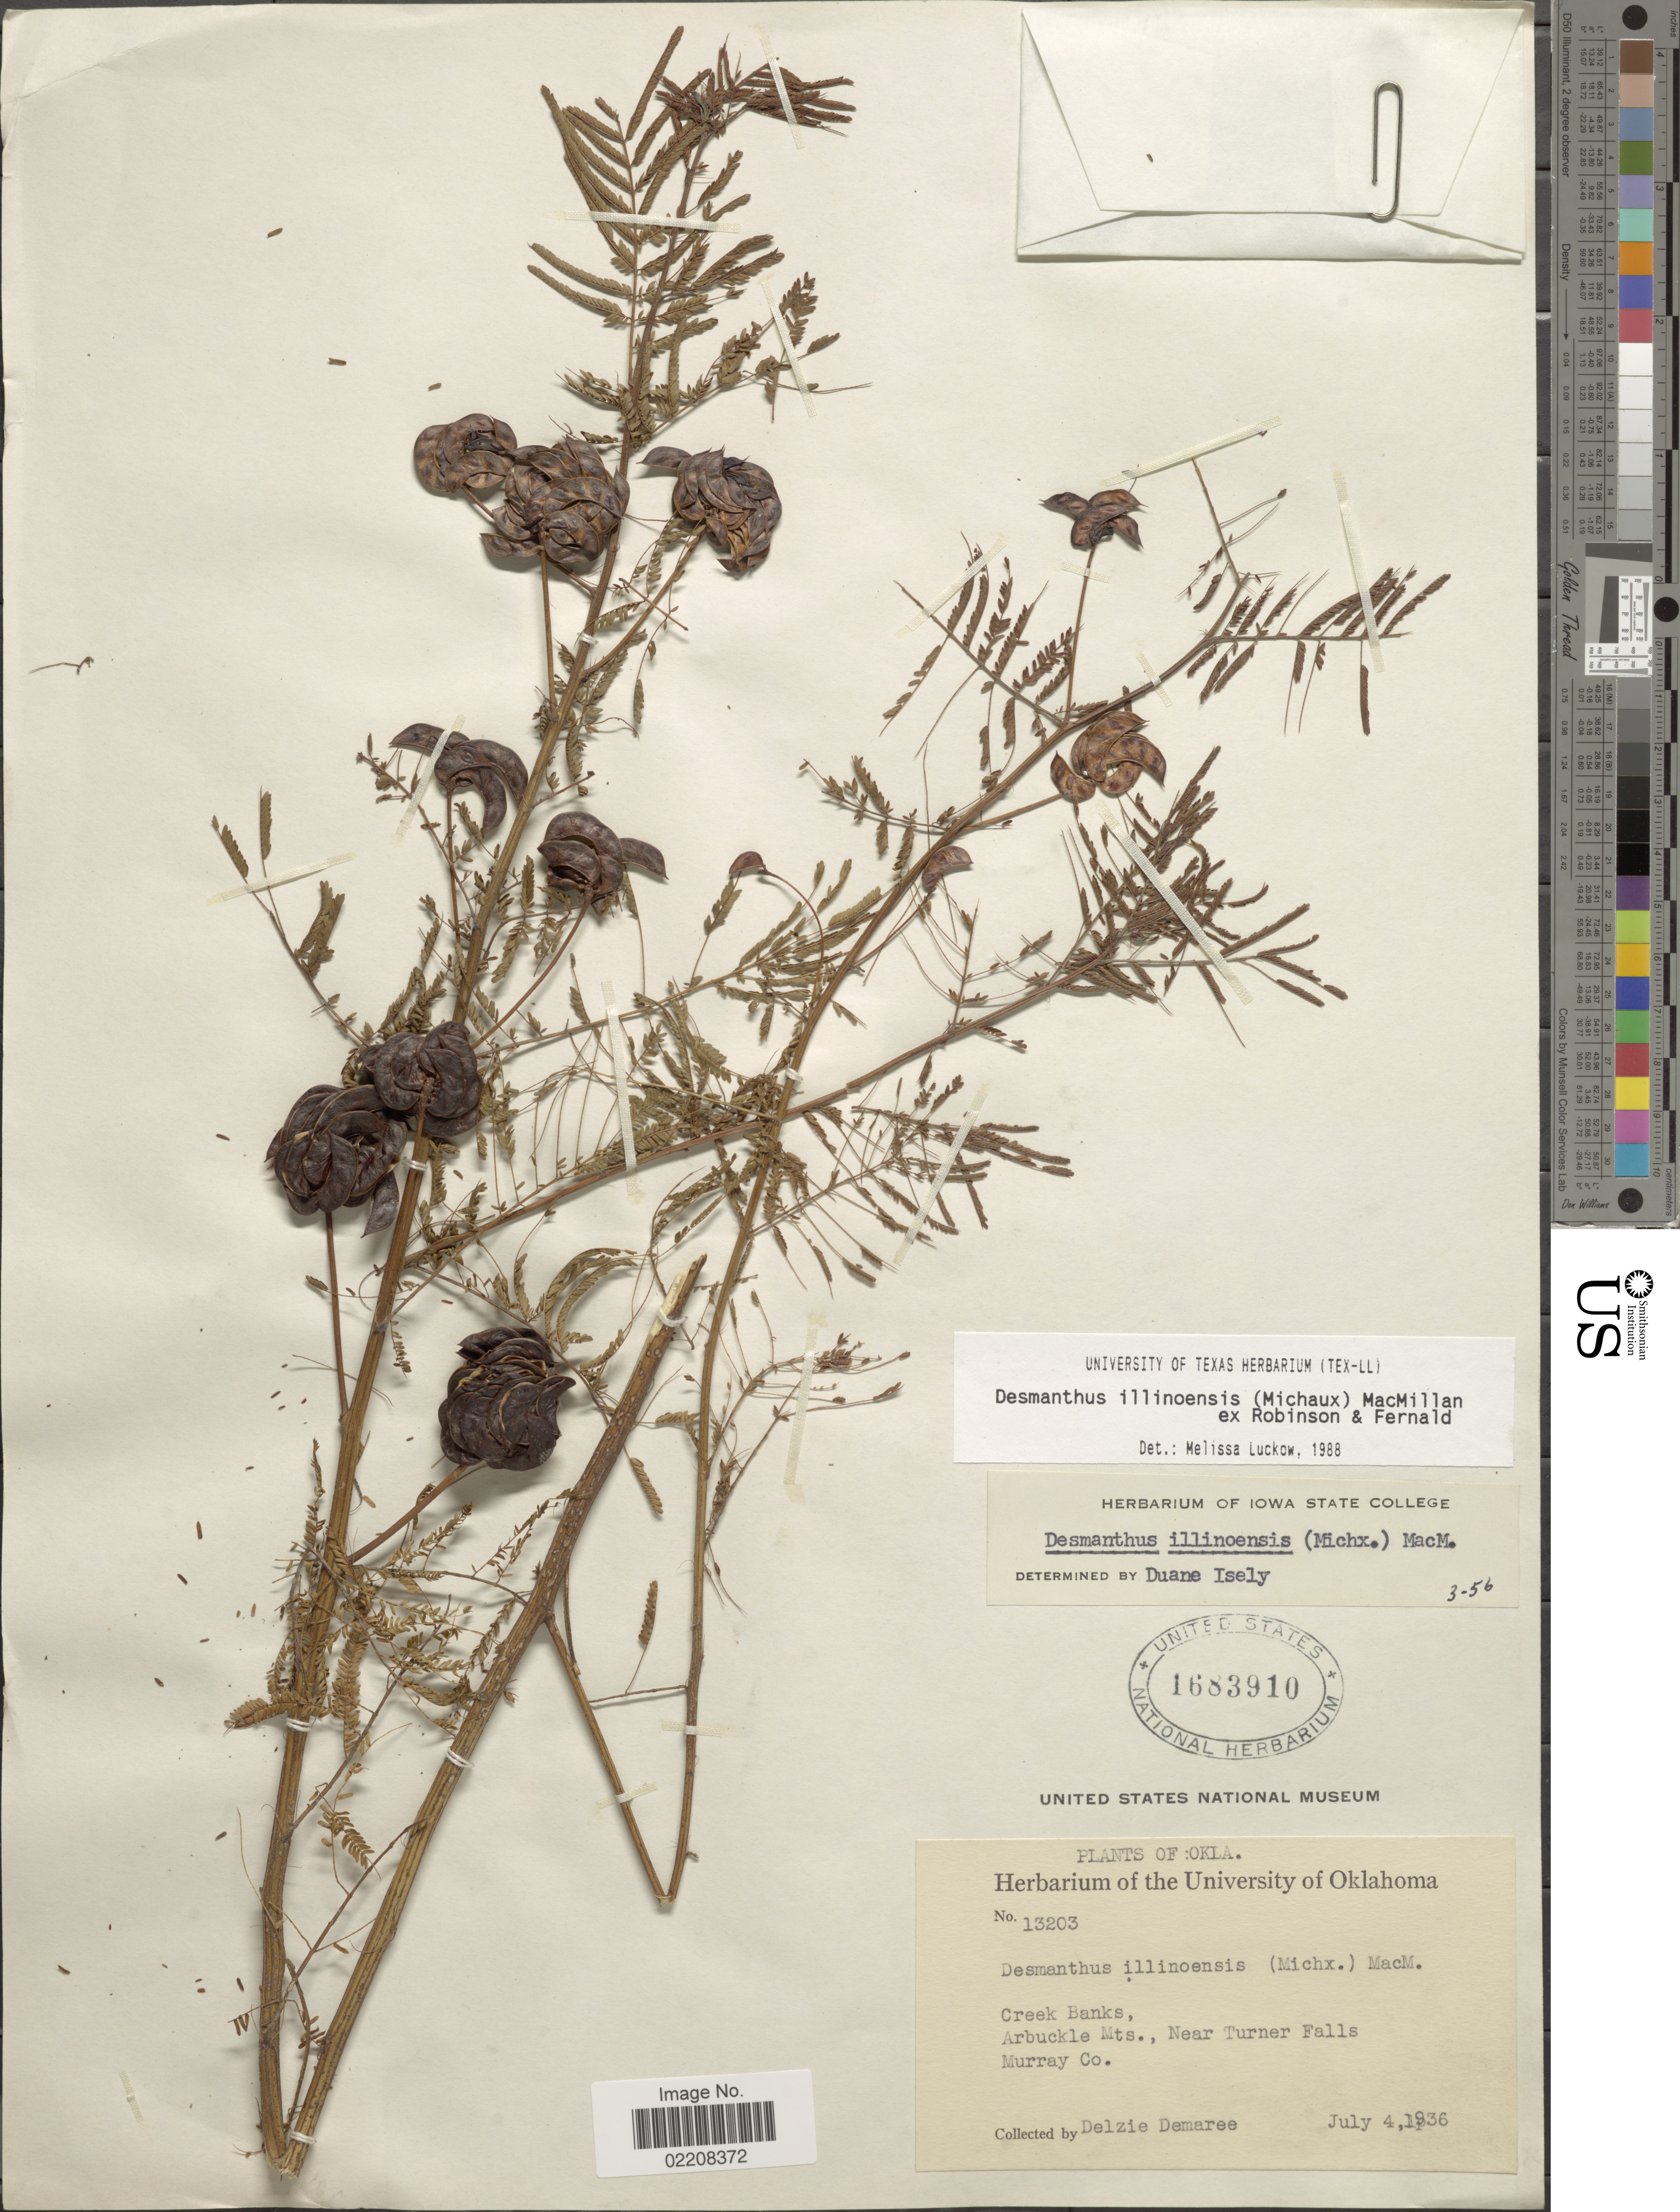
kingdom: Plantae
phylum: Tracheophyta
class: Magnoliopsida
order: Fabales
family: Fabaceae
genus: Desmanthus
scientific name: Desmanthus illinoensis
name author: (Michx.) MacMill.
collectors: D. Demaree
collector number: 13203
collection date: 1936-07-04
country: United States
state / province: Oklahoma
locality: Creek Banks, Arbuckle Mts., Near Turner Falls. Murray Co.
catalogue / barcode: US 1683910